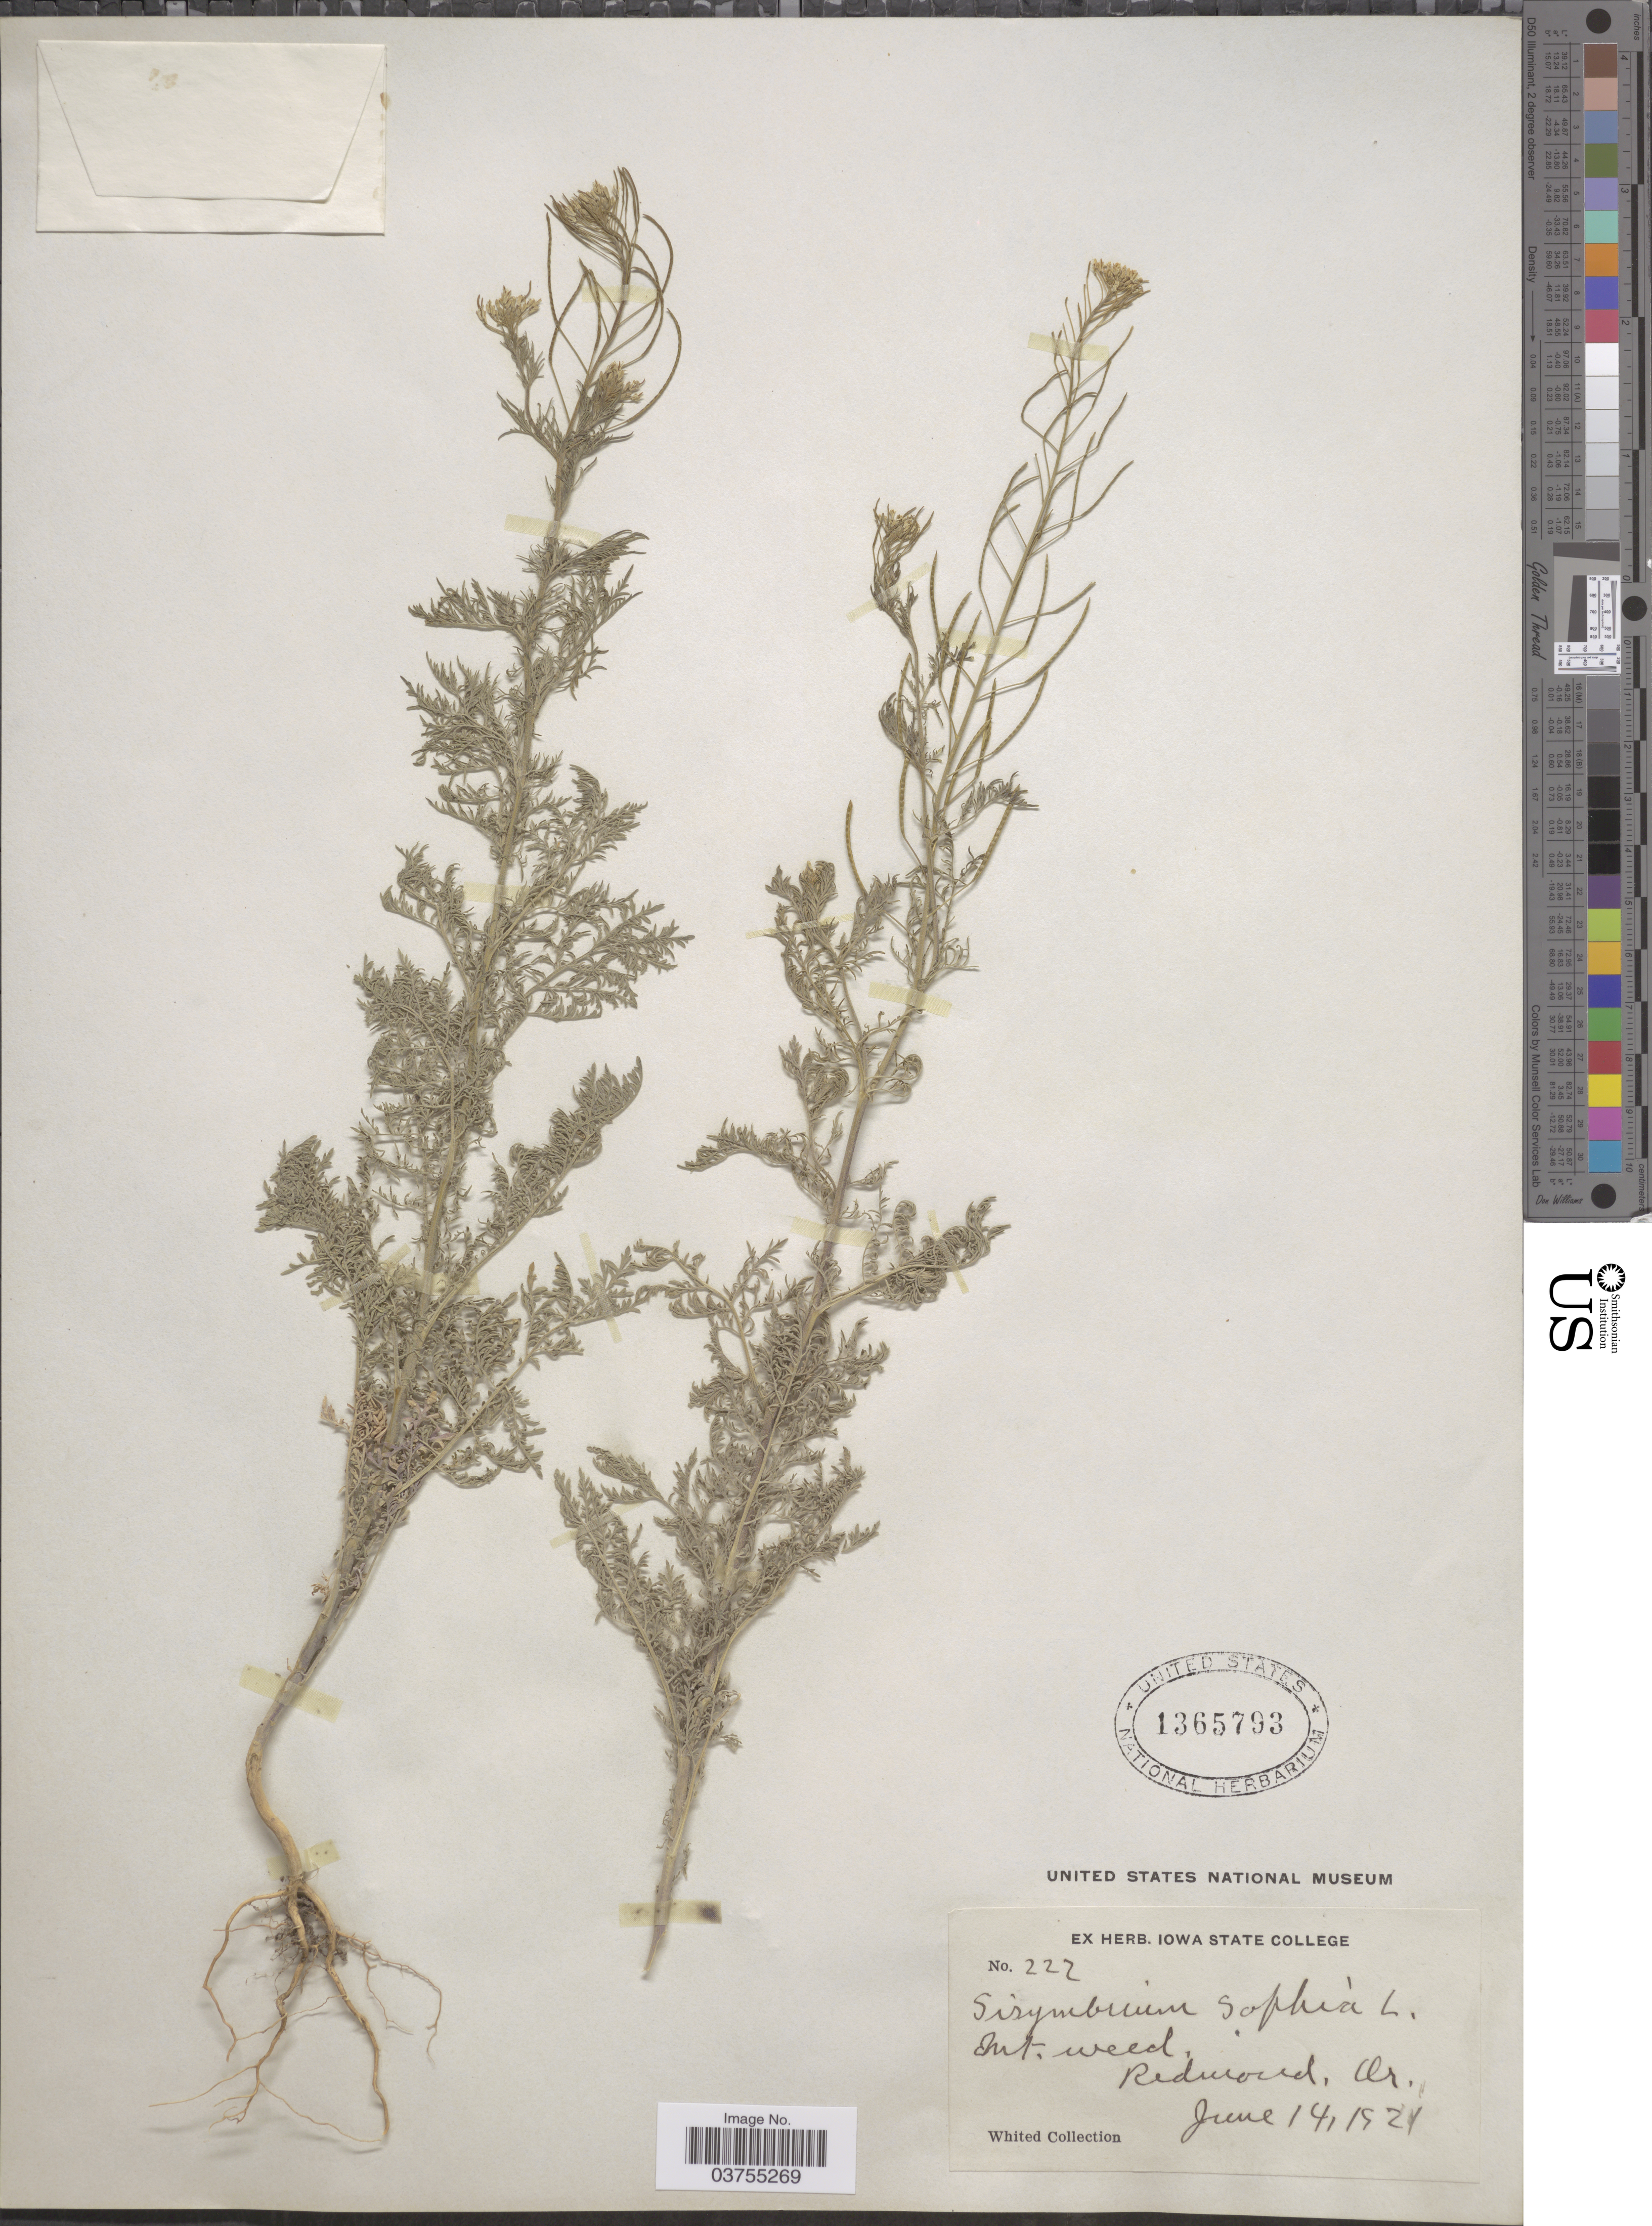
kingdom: Plantae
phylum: Tracheophyta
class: Magnoliopsida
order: Brassicales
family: Brassicaceae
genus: Descurainia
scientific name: Descurainia sophia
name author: (L.) Webb ex Prantl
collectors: Whited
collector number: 222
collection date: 1921-06-14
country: United States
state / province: Oregon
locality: Redmond.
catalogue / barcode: US 1365793